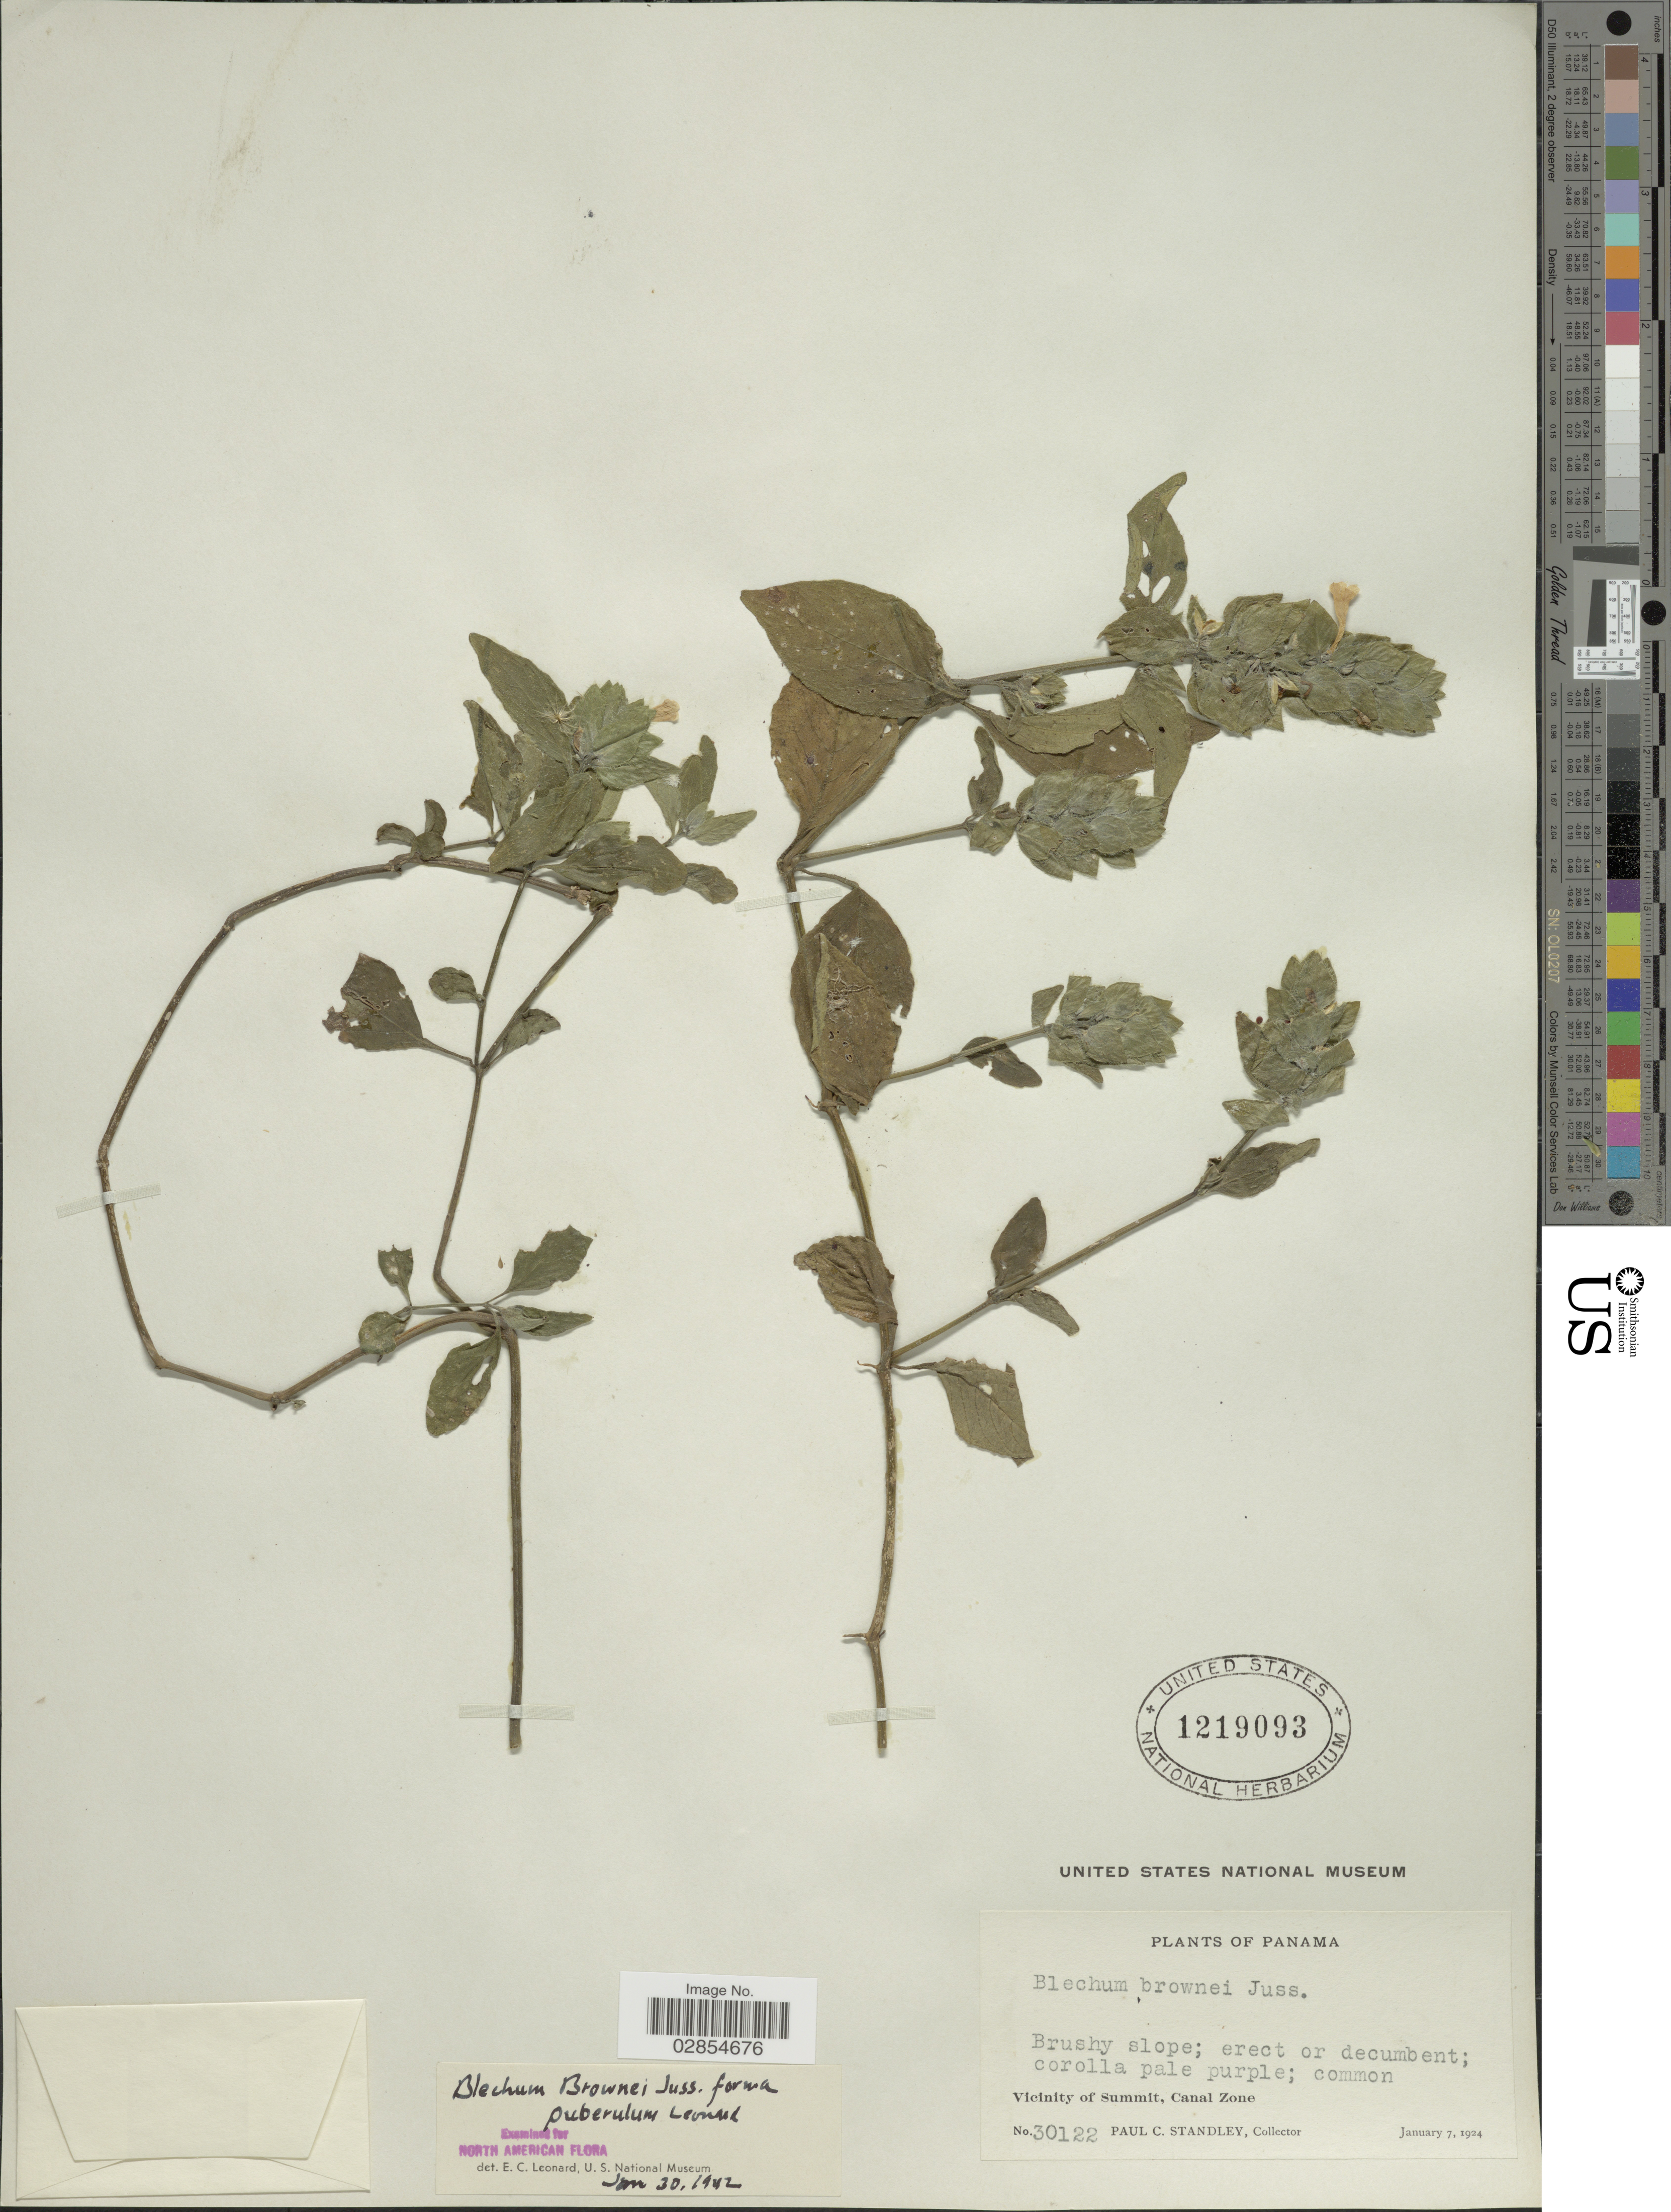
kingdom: Plantae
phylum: Tracheophyta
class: Magnoliopsida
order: Lamiales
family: Acanthaceae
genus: Blechum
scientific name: Blechum pyramidatum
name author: (Lam.) Urb.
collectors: P. C. Standley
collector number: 30122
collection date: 1924-01-07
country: Panama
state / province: Colón / Panamá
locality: Vicinity of Summit, Canal Zone.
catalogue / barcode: US 1219093